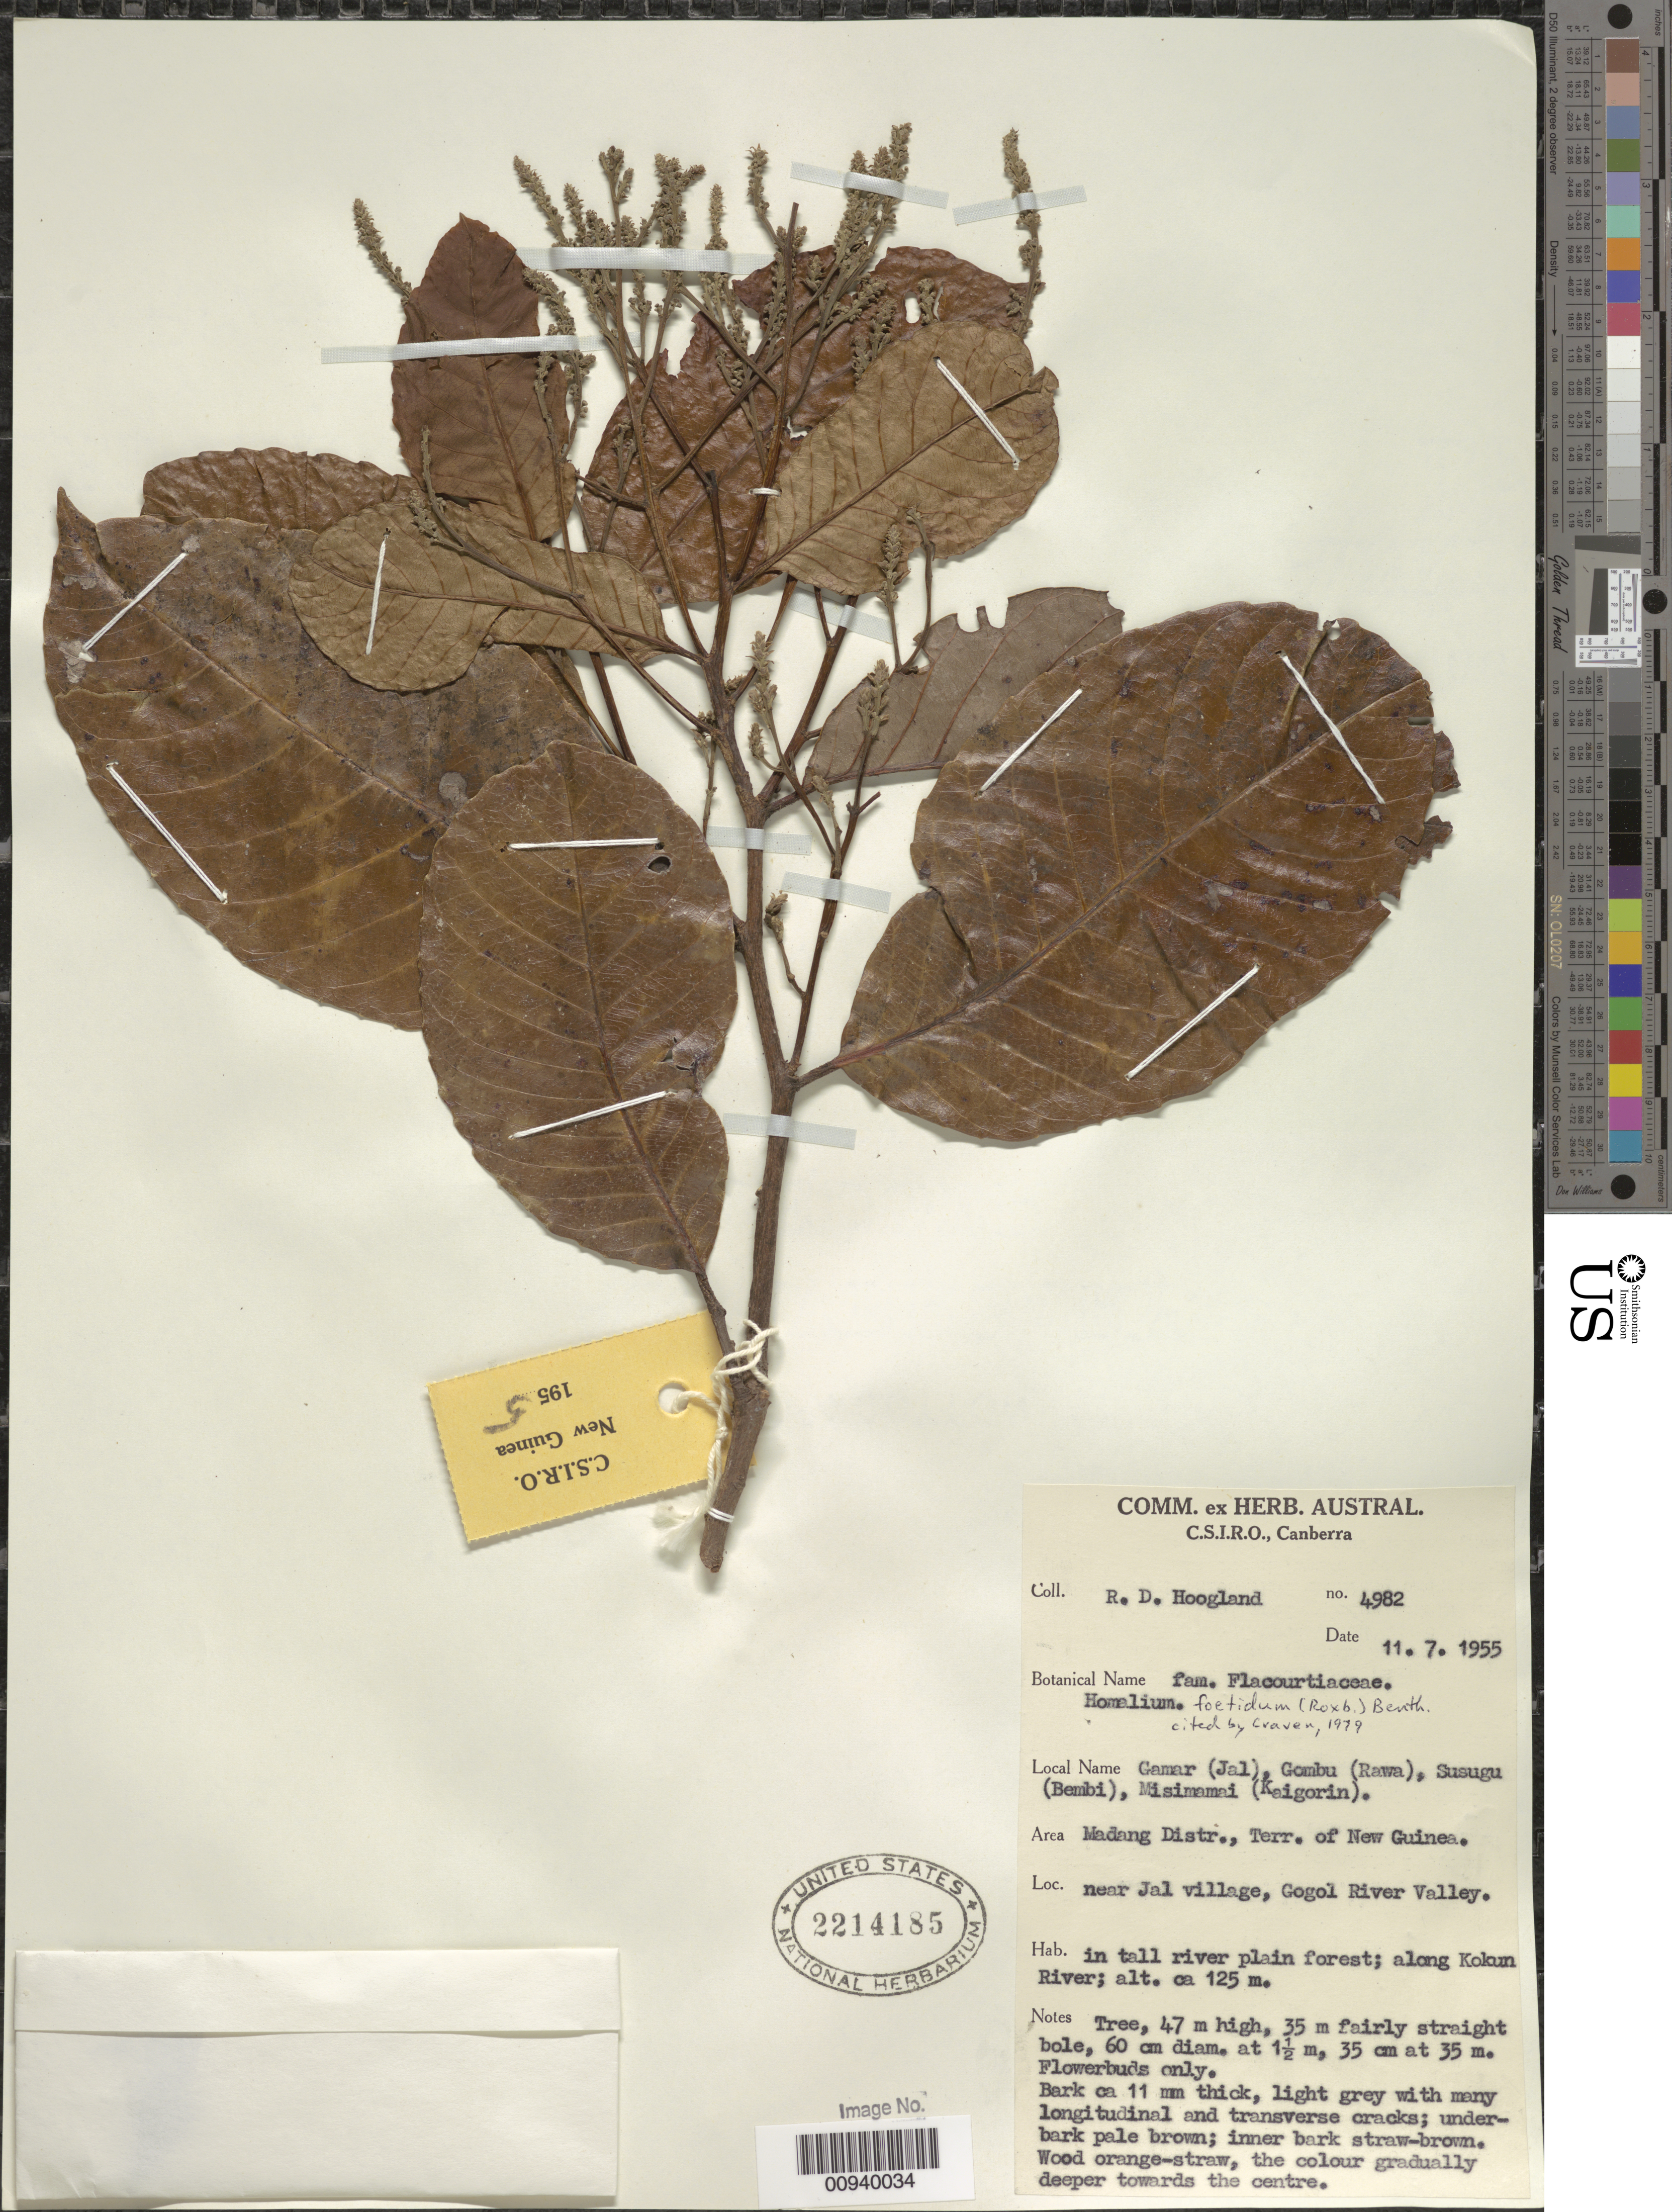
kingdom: Plantae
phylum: Tracheophyta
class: Magnoliopsida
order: Malpighiales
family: Salicaceae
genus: Homalium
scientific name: Homalium foetidum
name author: (Roxb.) Benth.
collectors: R. D. Hoogland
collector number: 4982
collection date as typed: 11 Jul 1955 or 07 Nov 1955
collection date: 1955-07-11 or 1955-11-07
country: Papua New Guinea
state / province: Madang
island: New Guinea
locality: near Jal village, Gogol River Valley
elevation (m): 125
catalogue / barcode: US 2214185